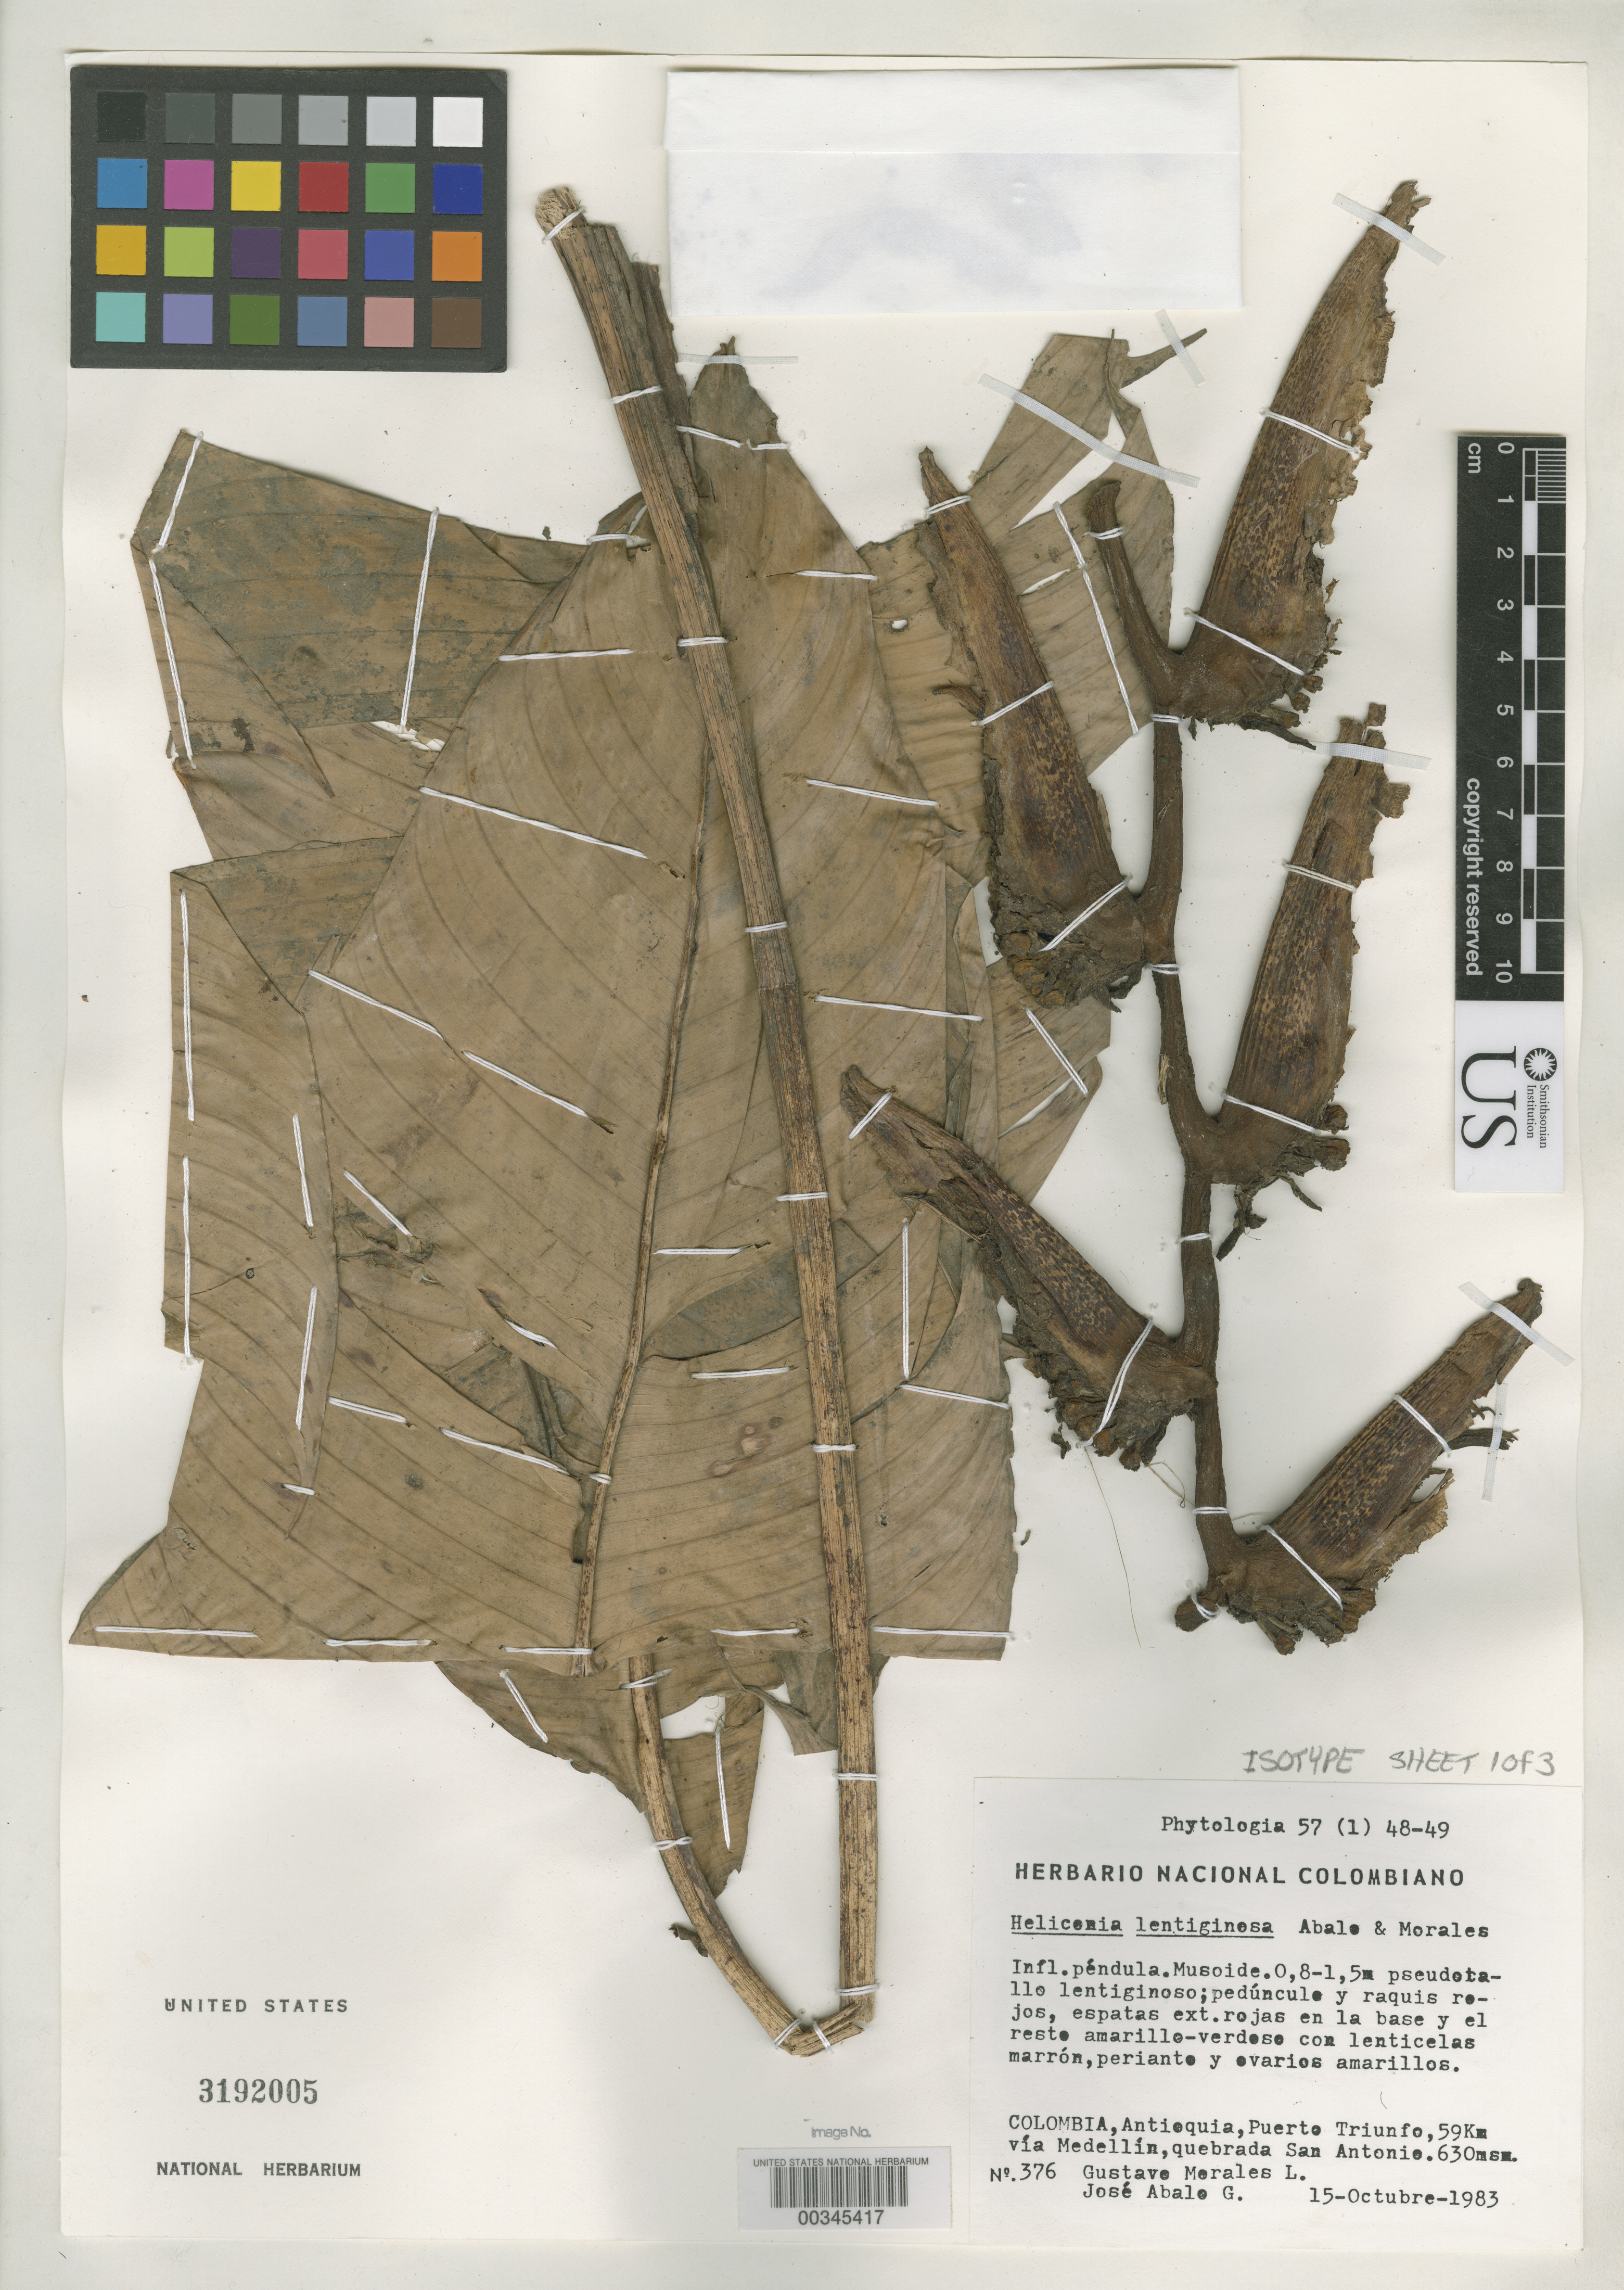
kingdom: Plantae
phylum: Tracheophyta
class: Liliopsida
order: Zingiberales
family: Heliconiaceae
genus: Heliconia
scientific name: Heliconia lentiginosa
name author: Abalo & G. Morales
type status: Isotype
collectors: G. Morales L. & J. E. Abalo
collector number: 376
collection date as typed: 15 Oct 1983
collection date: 1983-10-15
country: Colombia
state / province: Antioquia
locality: Puerte Triunfo, 59 km via Medellin, Quebrada San Antonia.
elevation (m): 630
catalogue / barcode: US 3192005